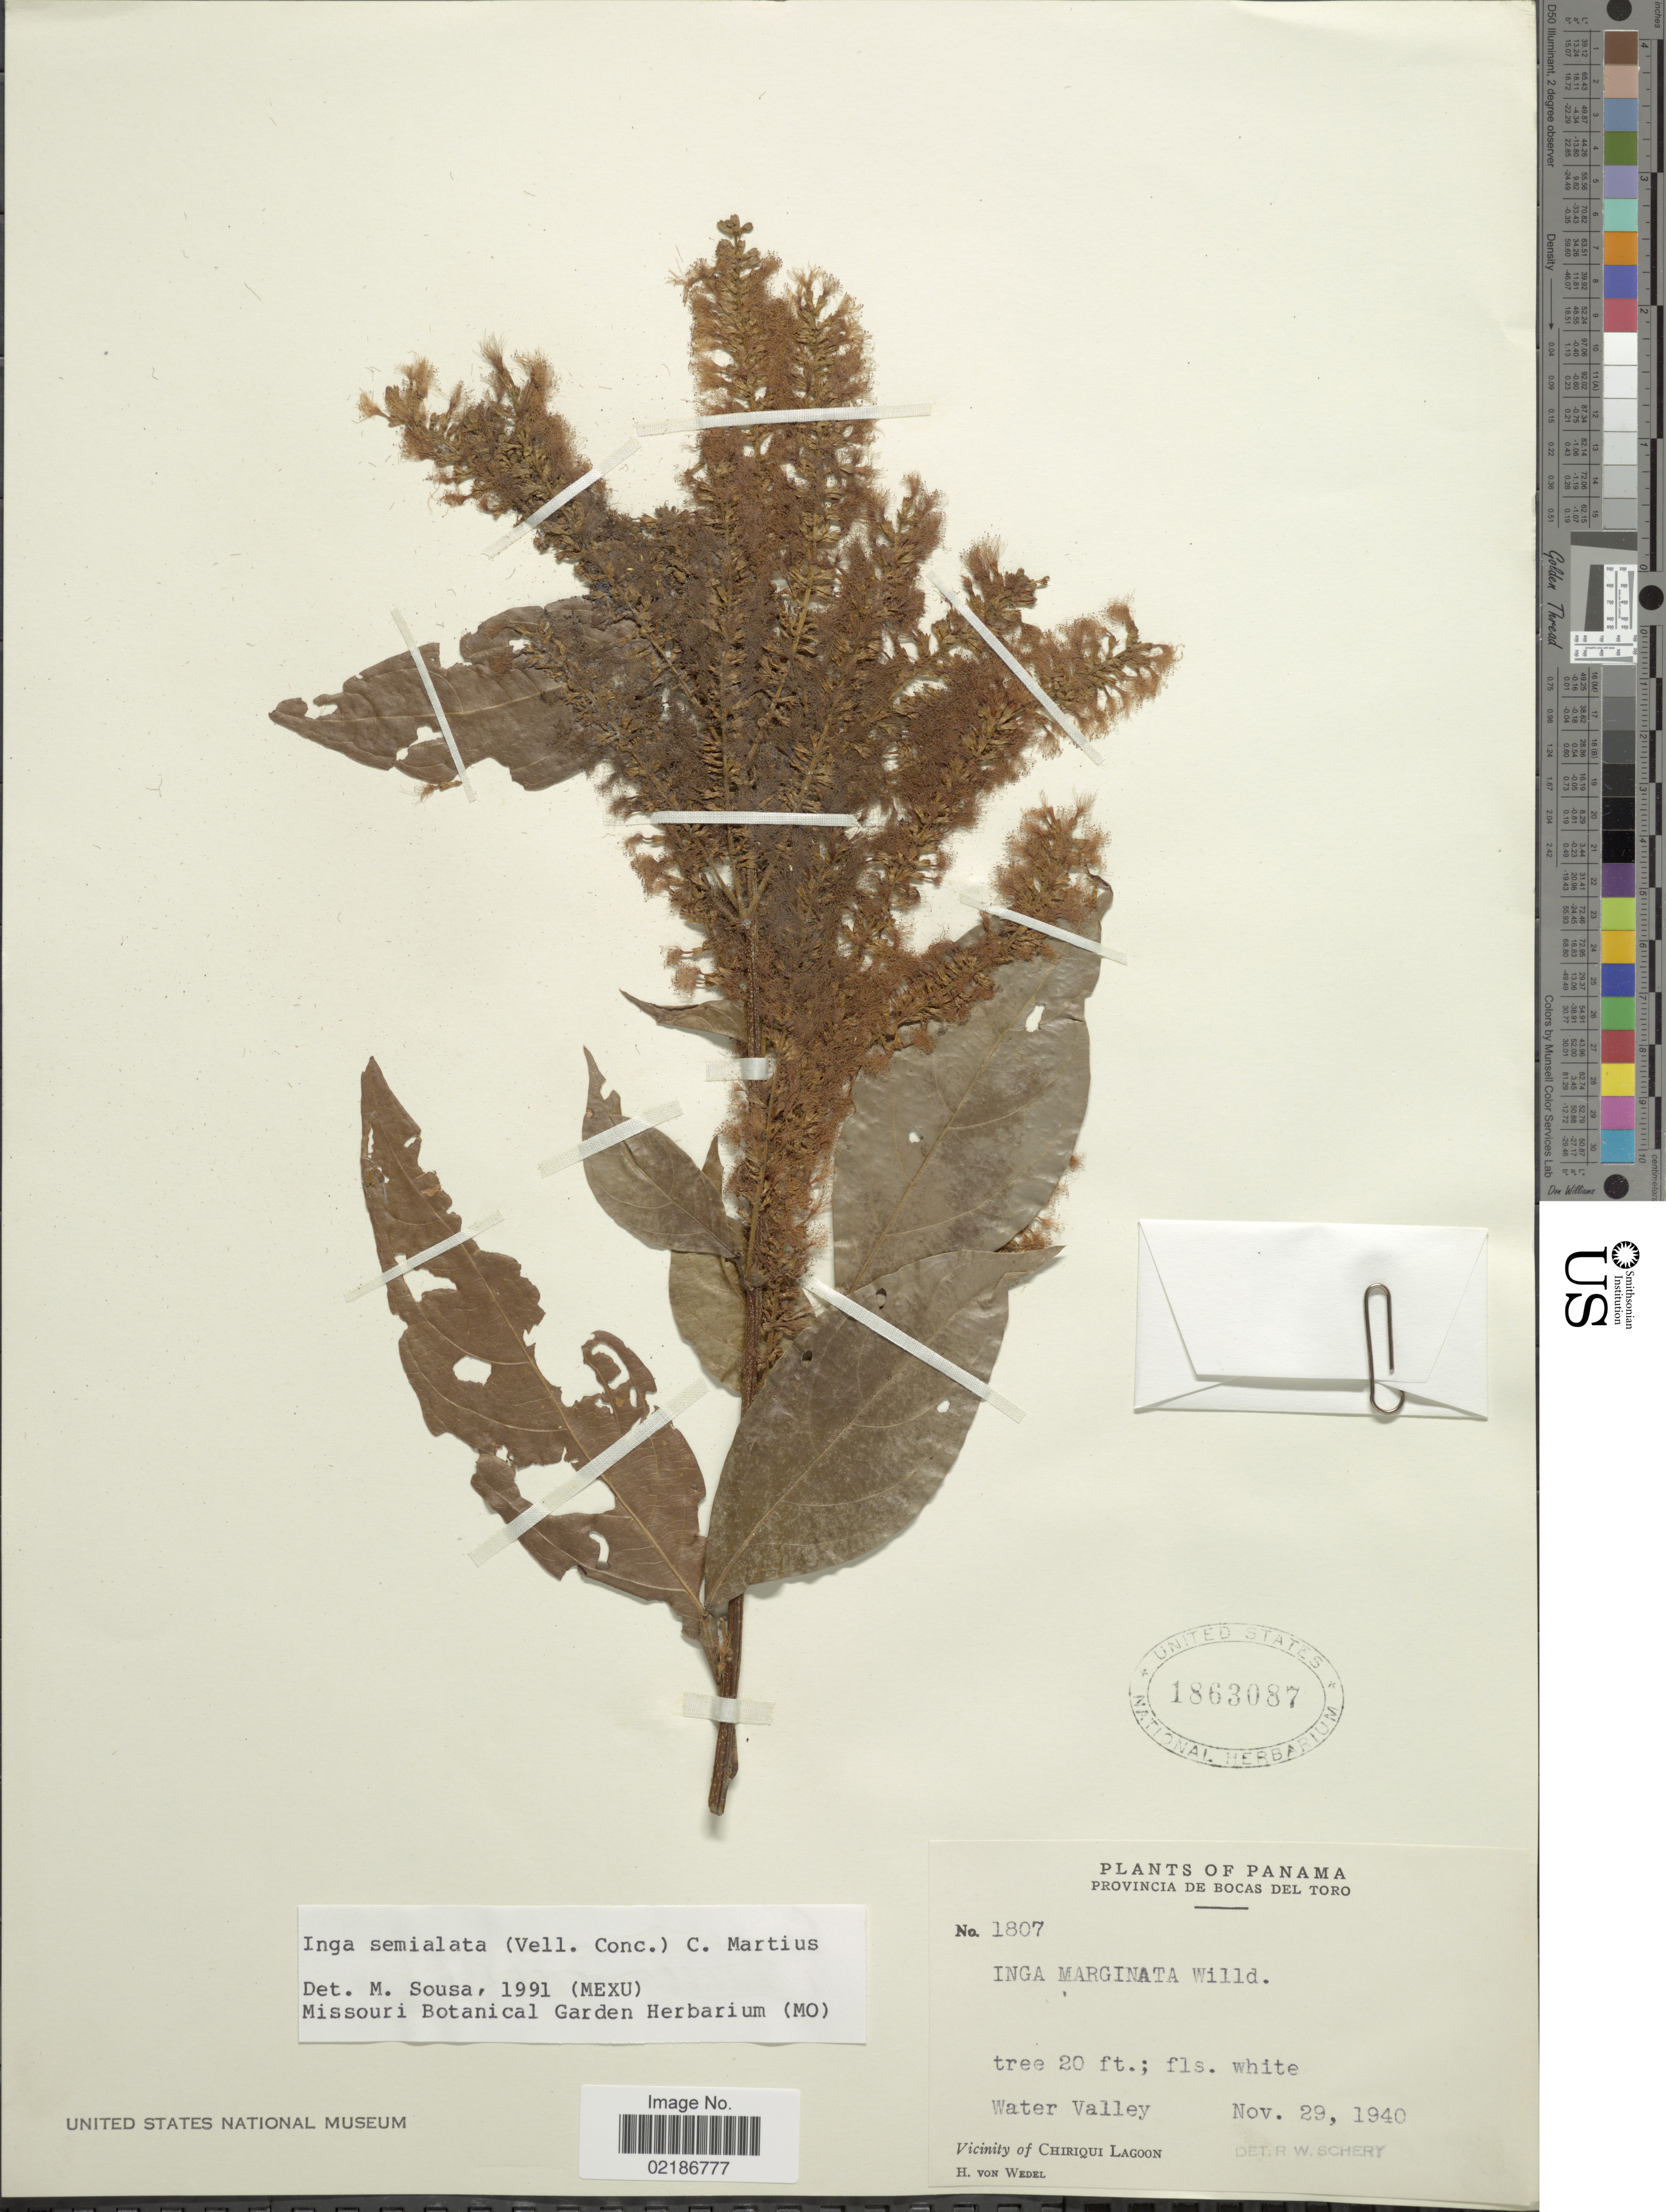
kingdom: Plantae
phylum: Tracheophyta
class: Magnoliopsida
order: Fabales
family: Fabaceae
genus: Inga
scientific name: Inga marginata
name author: Willd.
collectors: H. von Wedel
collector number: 1807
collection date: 1940-11-29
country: Panama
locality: Provincia de Bocas del Toro, Water Valley, Vicinity of Chiriqui Lagoon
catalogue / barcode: US 1863087